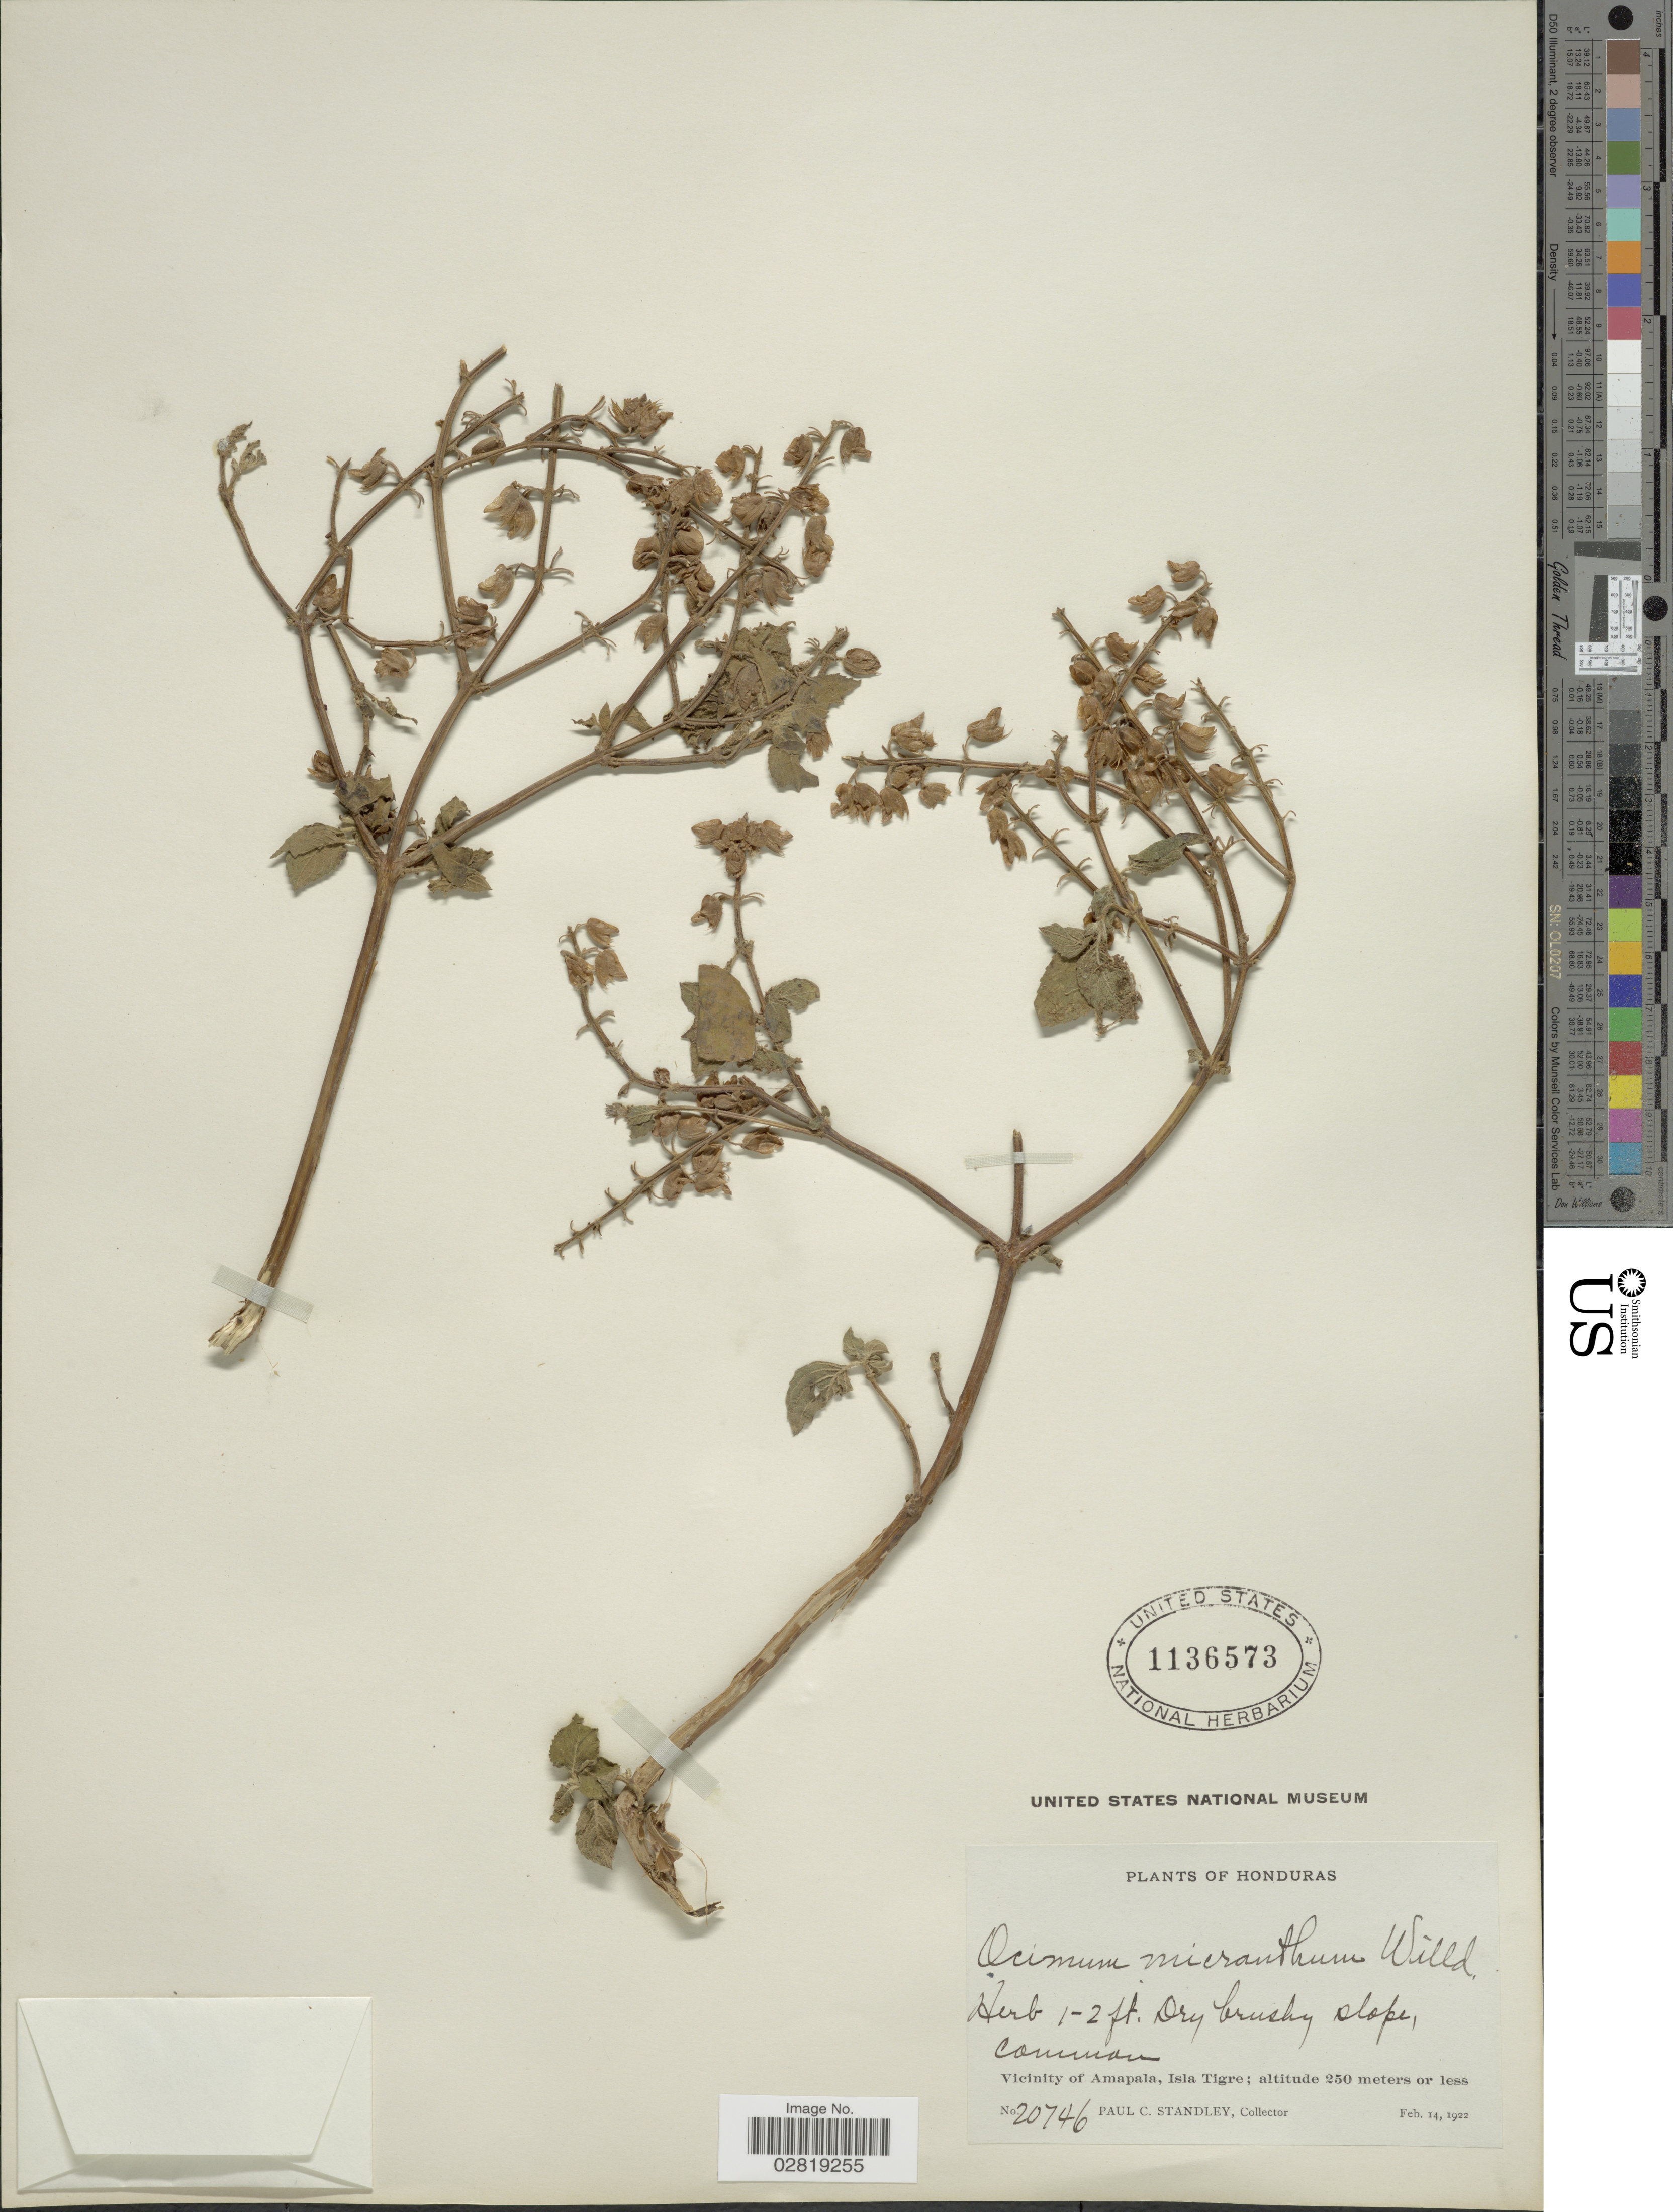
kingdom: Plantae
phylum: Tracheophyta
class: Magnoliopsida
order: Lamiales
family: Lamiaceae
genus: Ocimum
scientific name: Ocimum campechianum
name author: Mill.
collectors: P. C. Standley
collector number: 20746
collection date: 1922-02-14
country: Honduras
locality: Vicinity of Amapala, Isla Tigre.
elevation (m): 250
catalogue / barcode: US 1136573